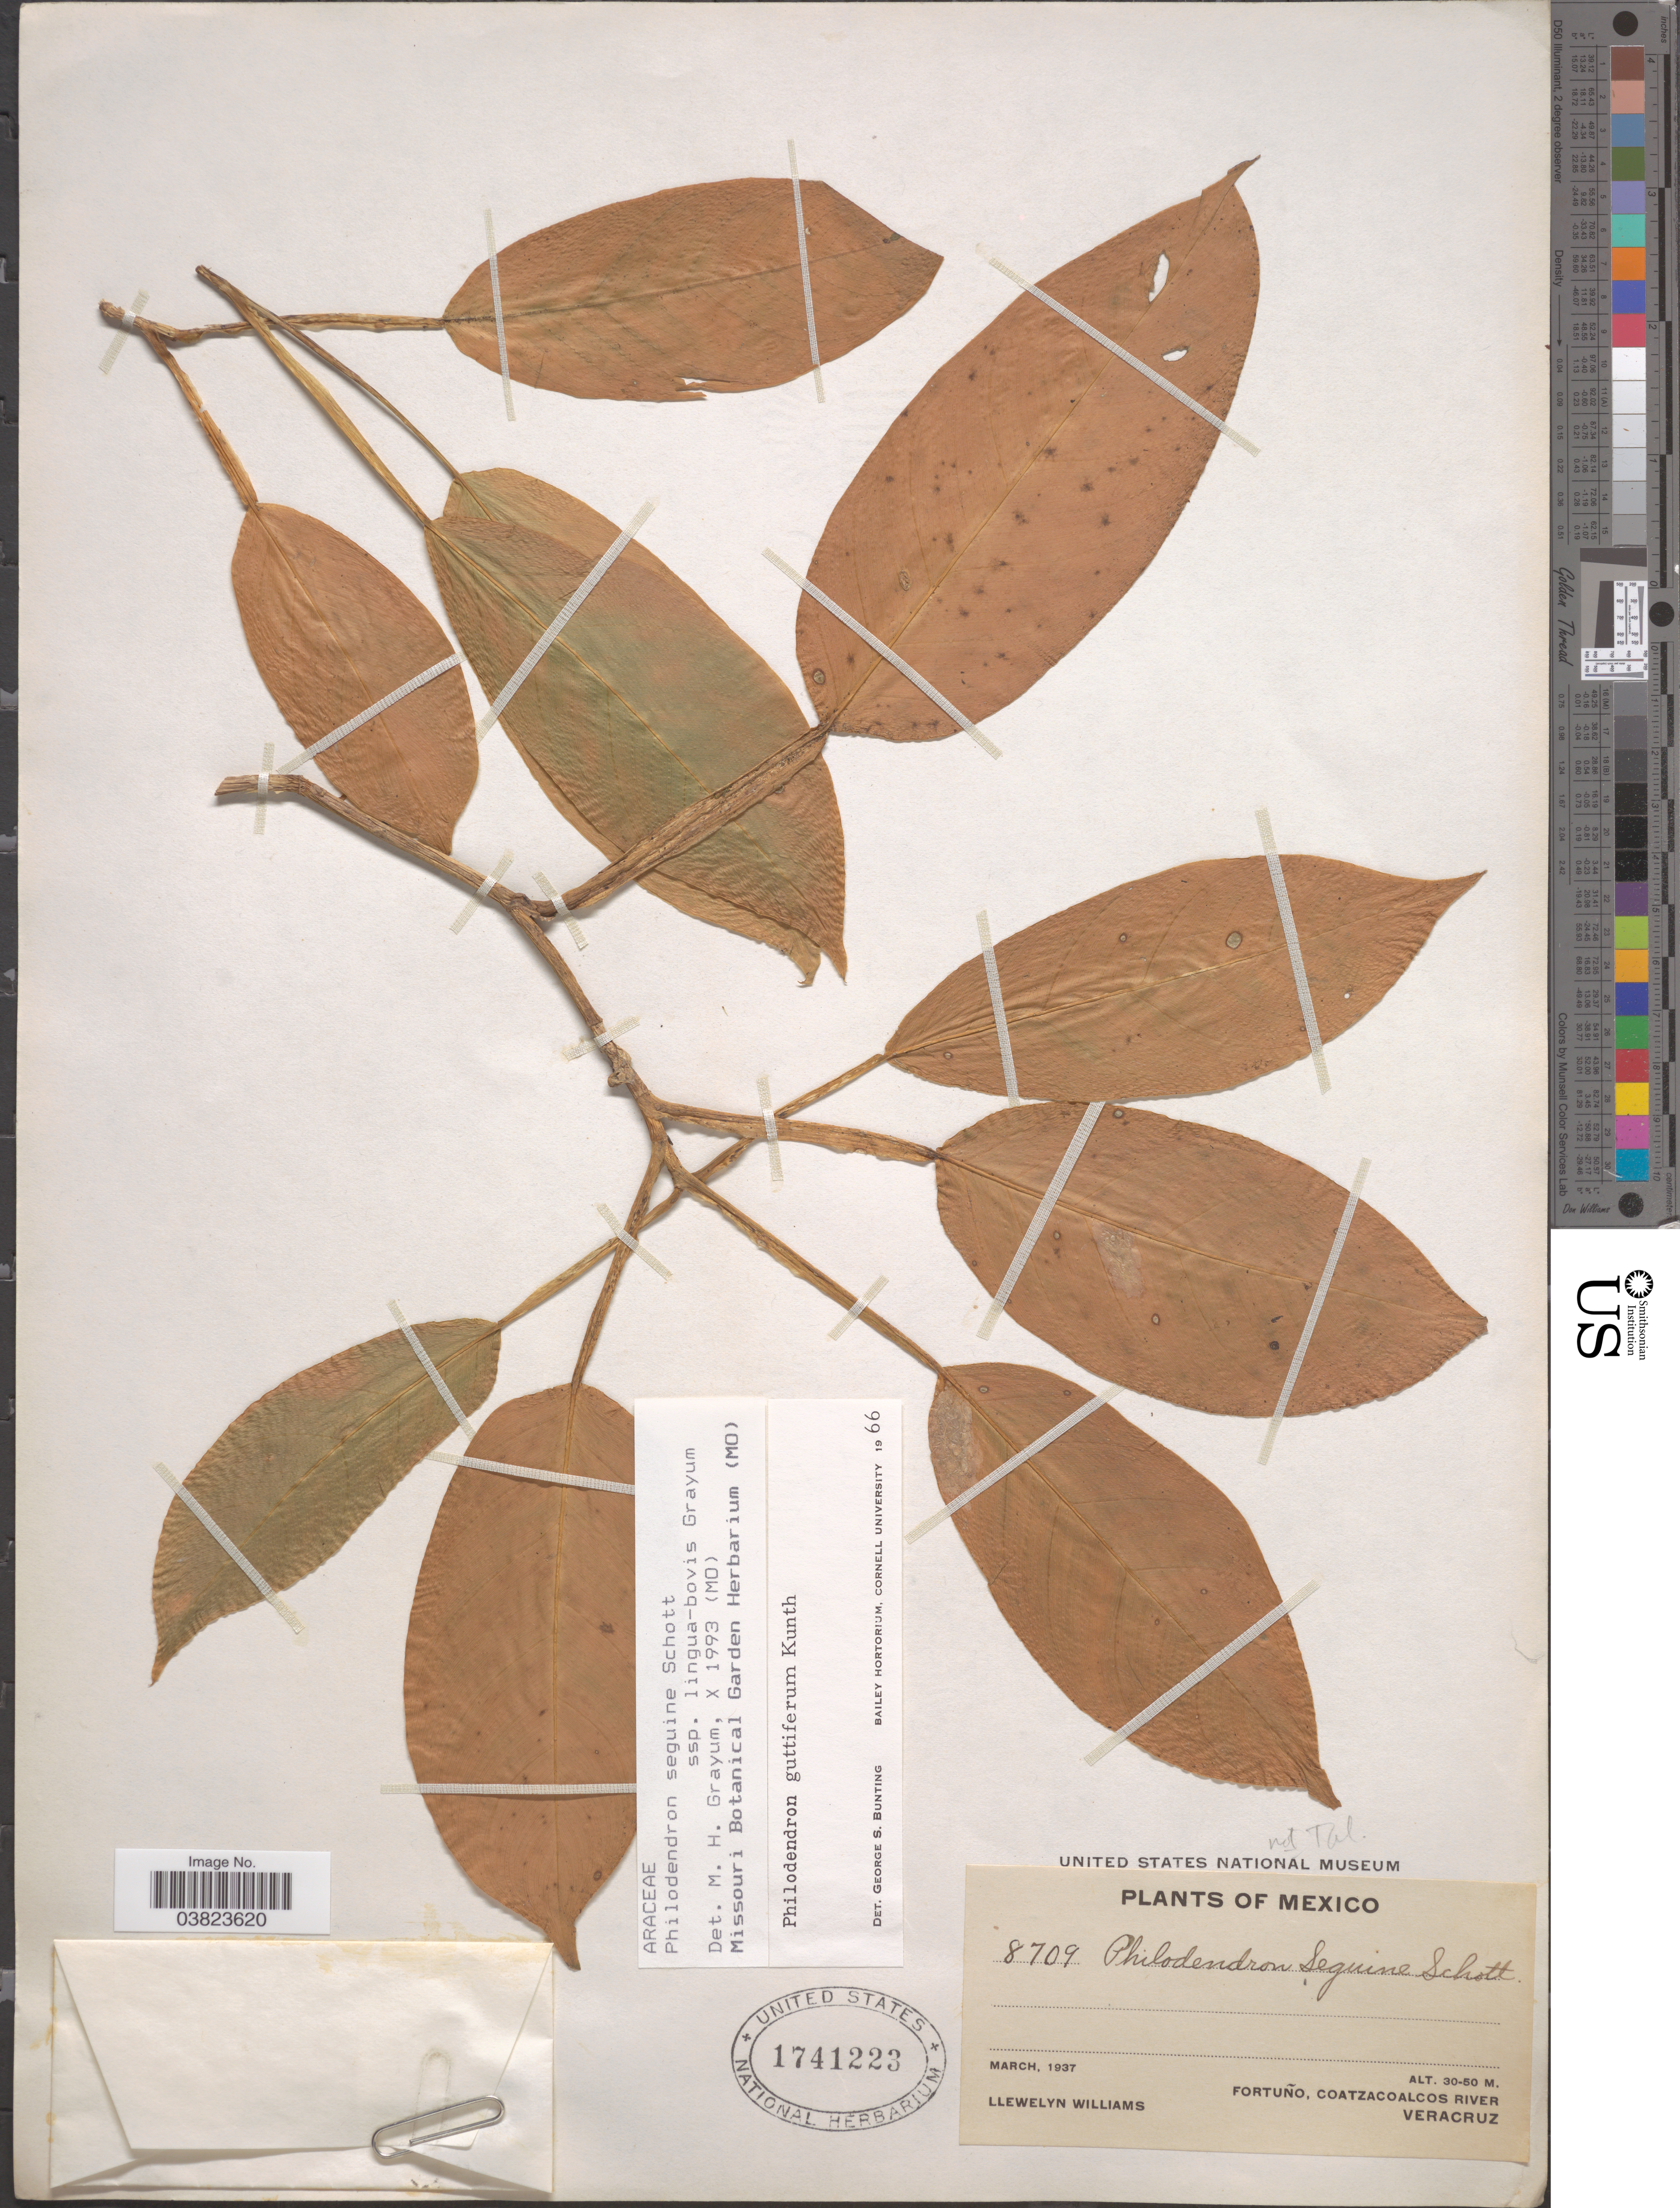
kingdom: Plantae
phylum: Tracheophyta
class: Liliopsida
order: Alismatales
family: Araceae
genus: Philodendron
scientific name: Philodendron seguine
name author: Schott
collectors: Ll. Williams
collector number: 8709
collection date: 1937-03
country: Mexico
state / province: Veracruz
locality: Fortuño, Coatzacoalcos River. Veracruz.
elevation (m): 30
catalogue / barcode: US 1741223